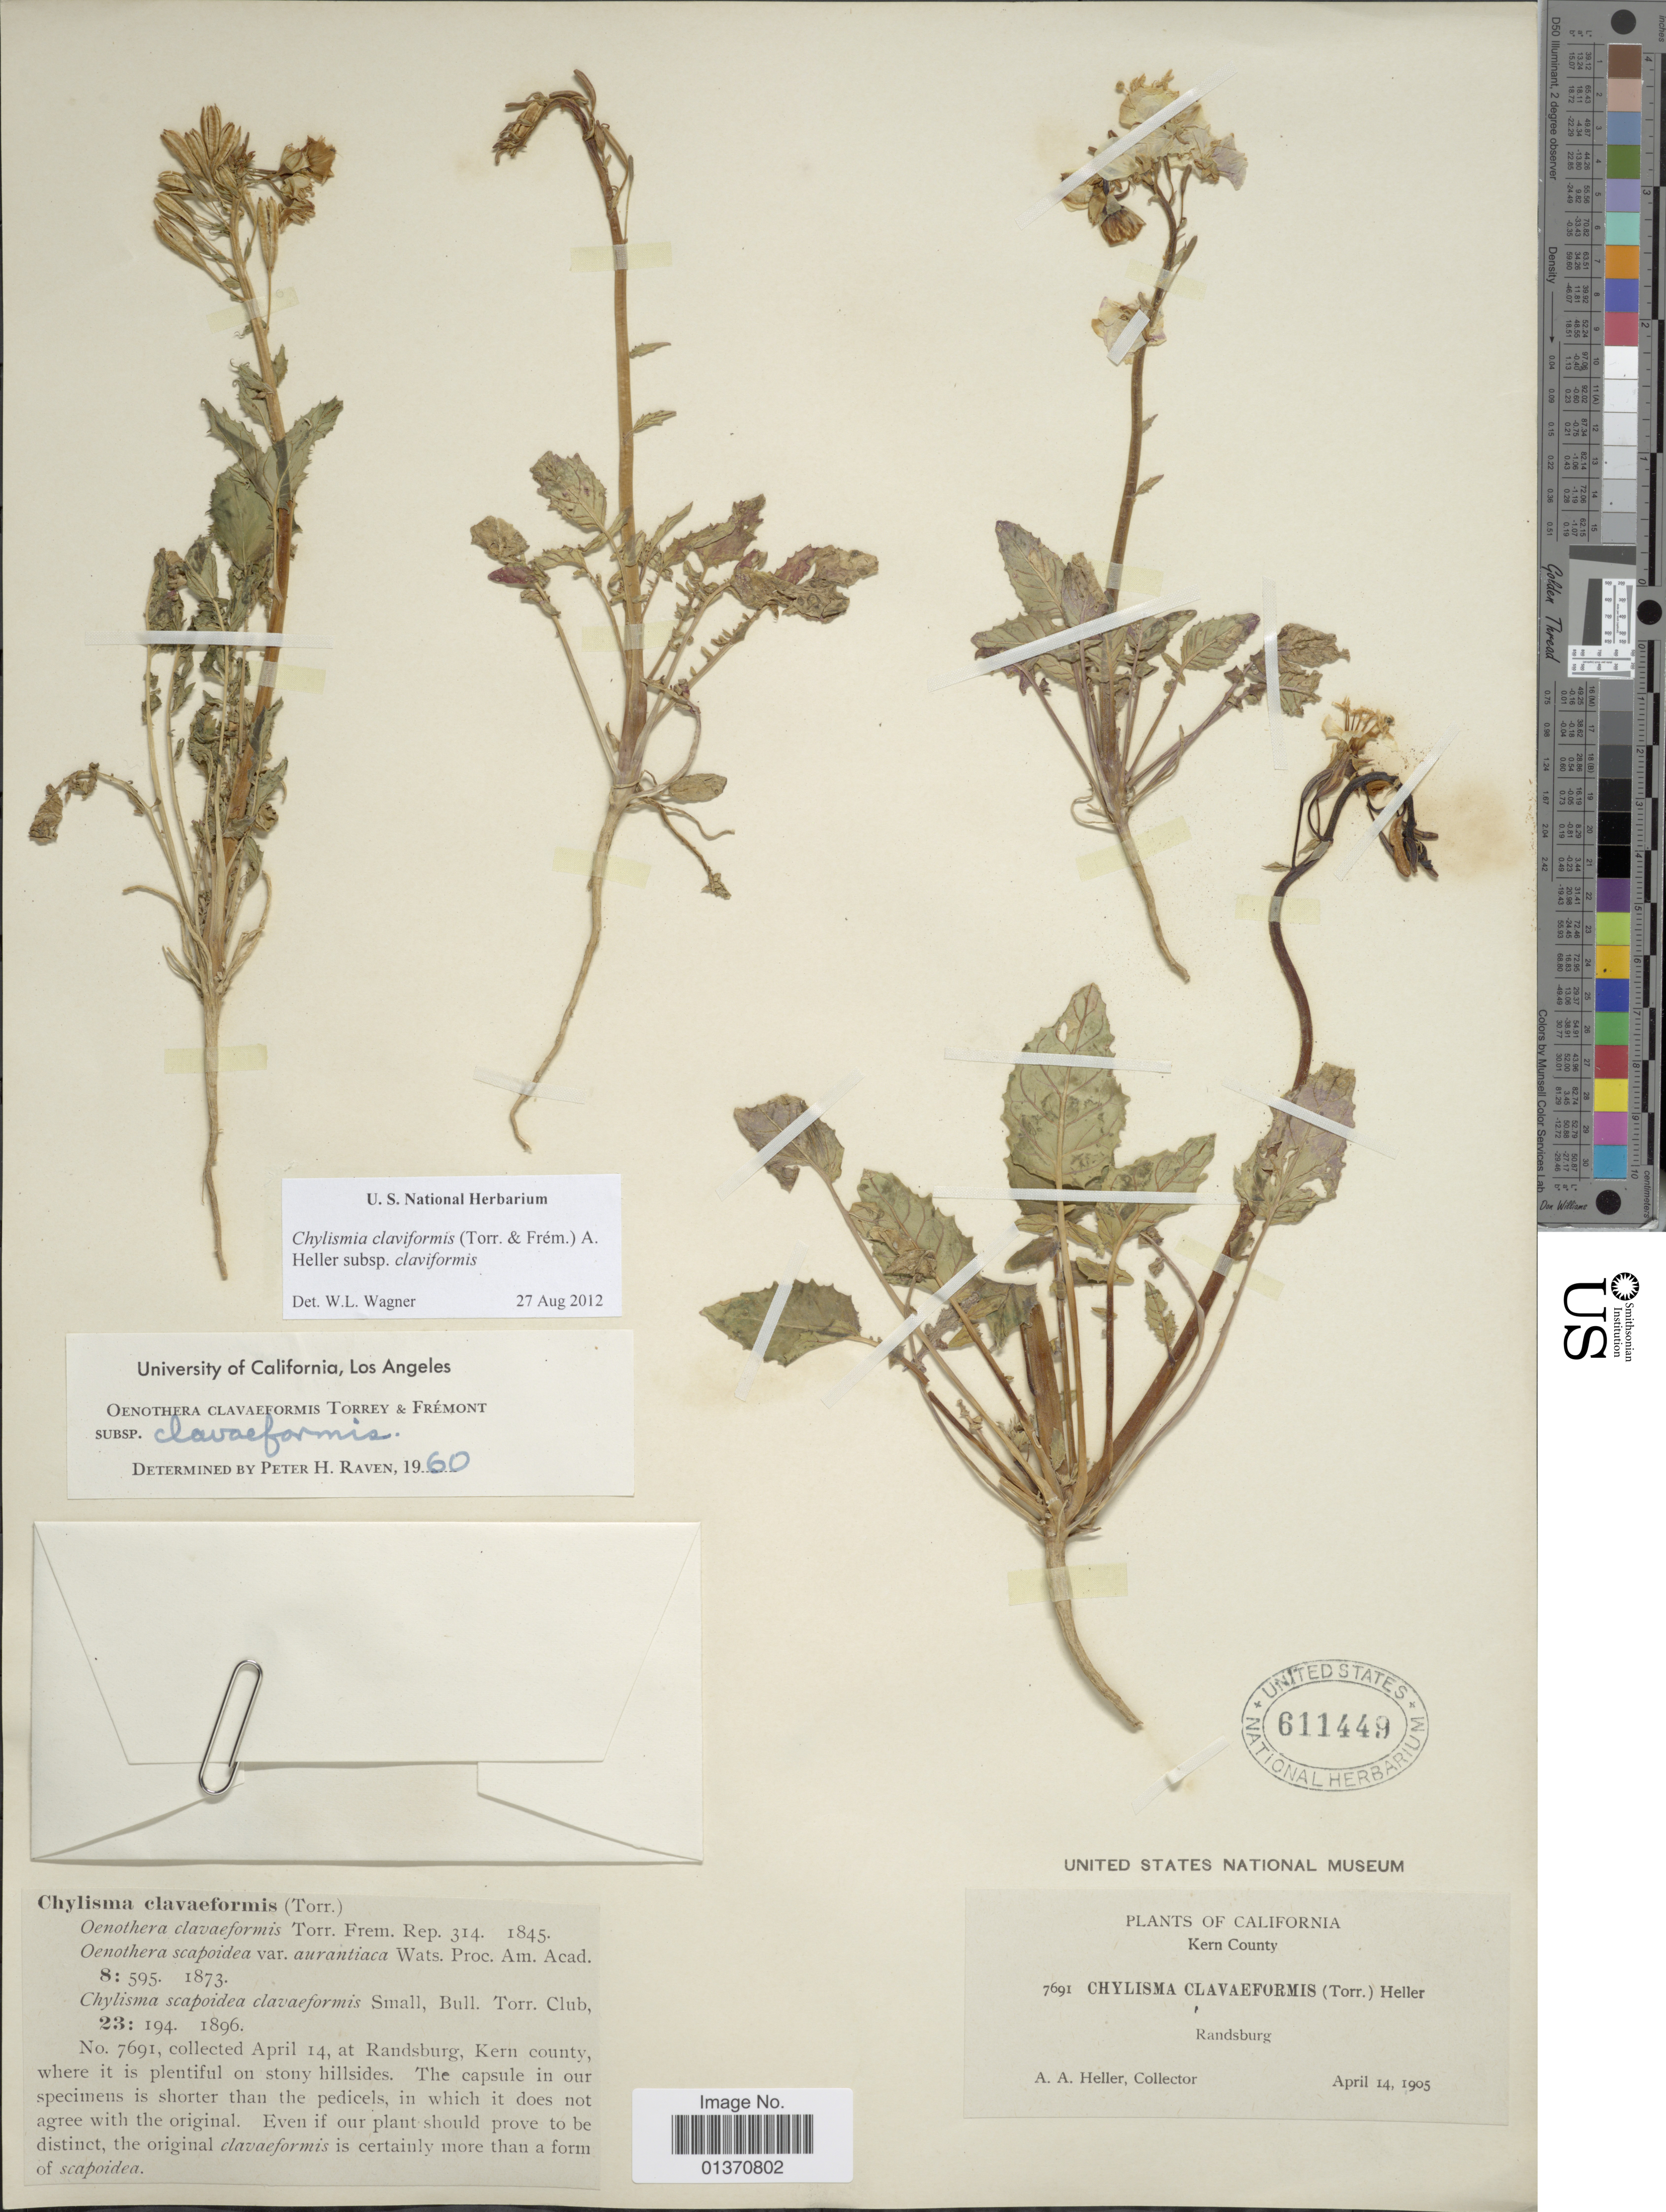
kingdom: Plantae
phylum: Tracheophyta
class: Magnoliopsida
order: Myrtales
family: Onagraceae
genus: Chylismia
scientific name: Chylismia claviformis subsp. claviformis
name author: (Torr. & Frém.) A. Heller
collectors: A. A. Heller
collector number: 7691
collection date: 1905-04-14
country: United States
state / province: California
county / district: Kern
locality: Kern County, Randsburg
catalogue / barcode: US 611449